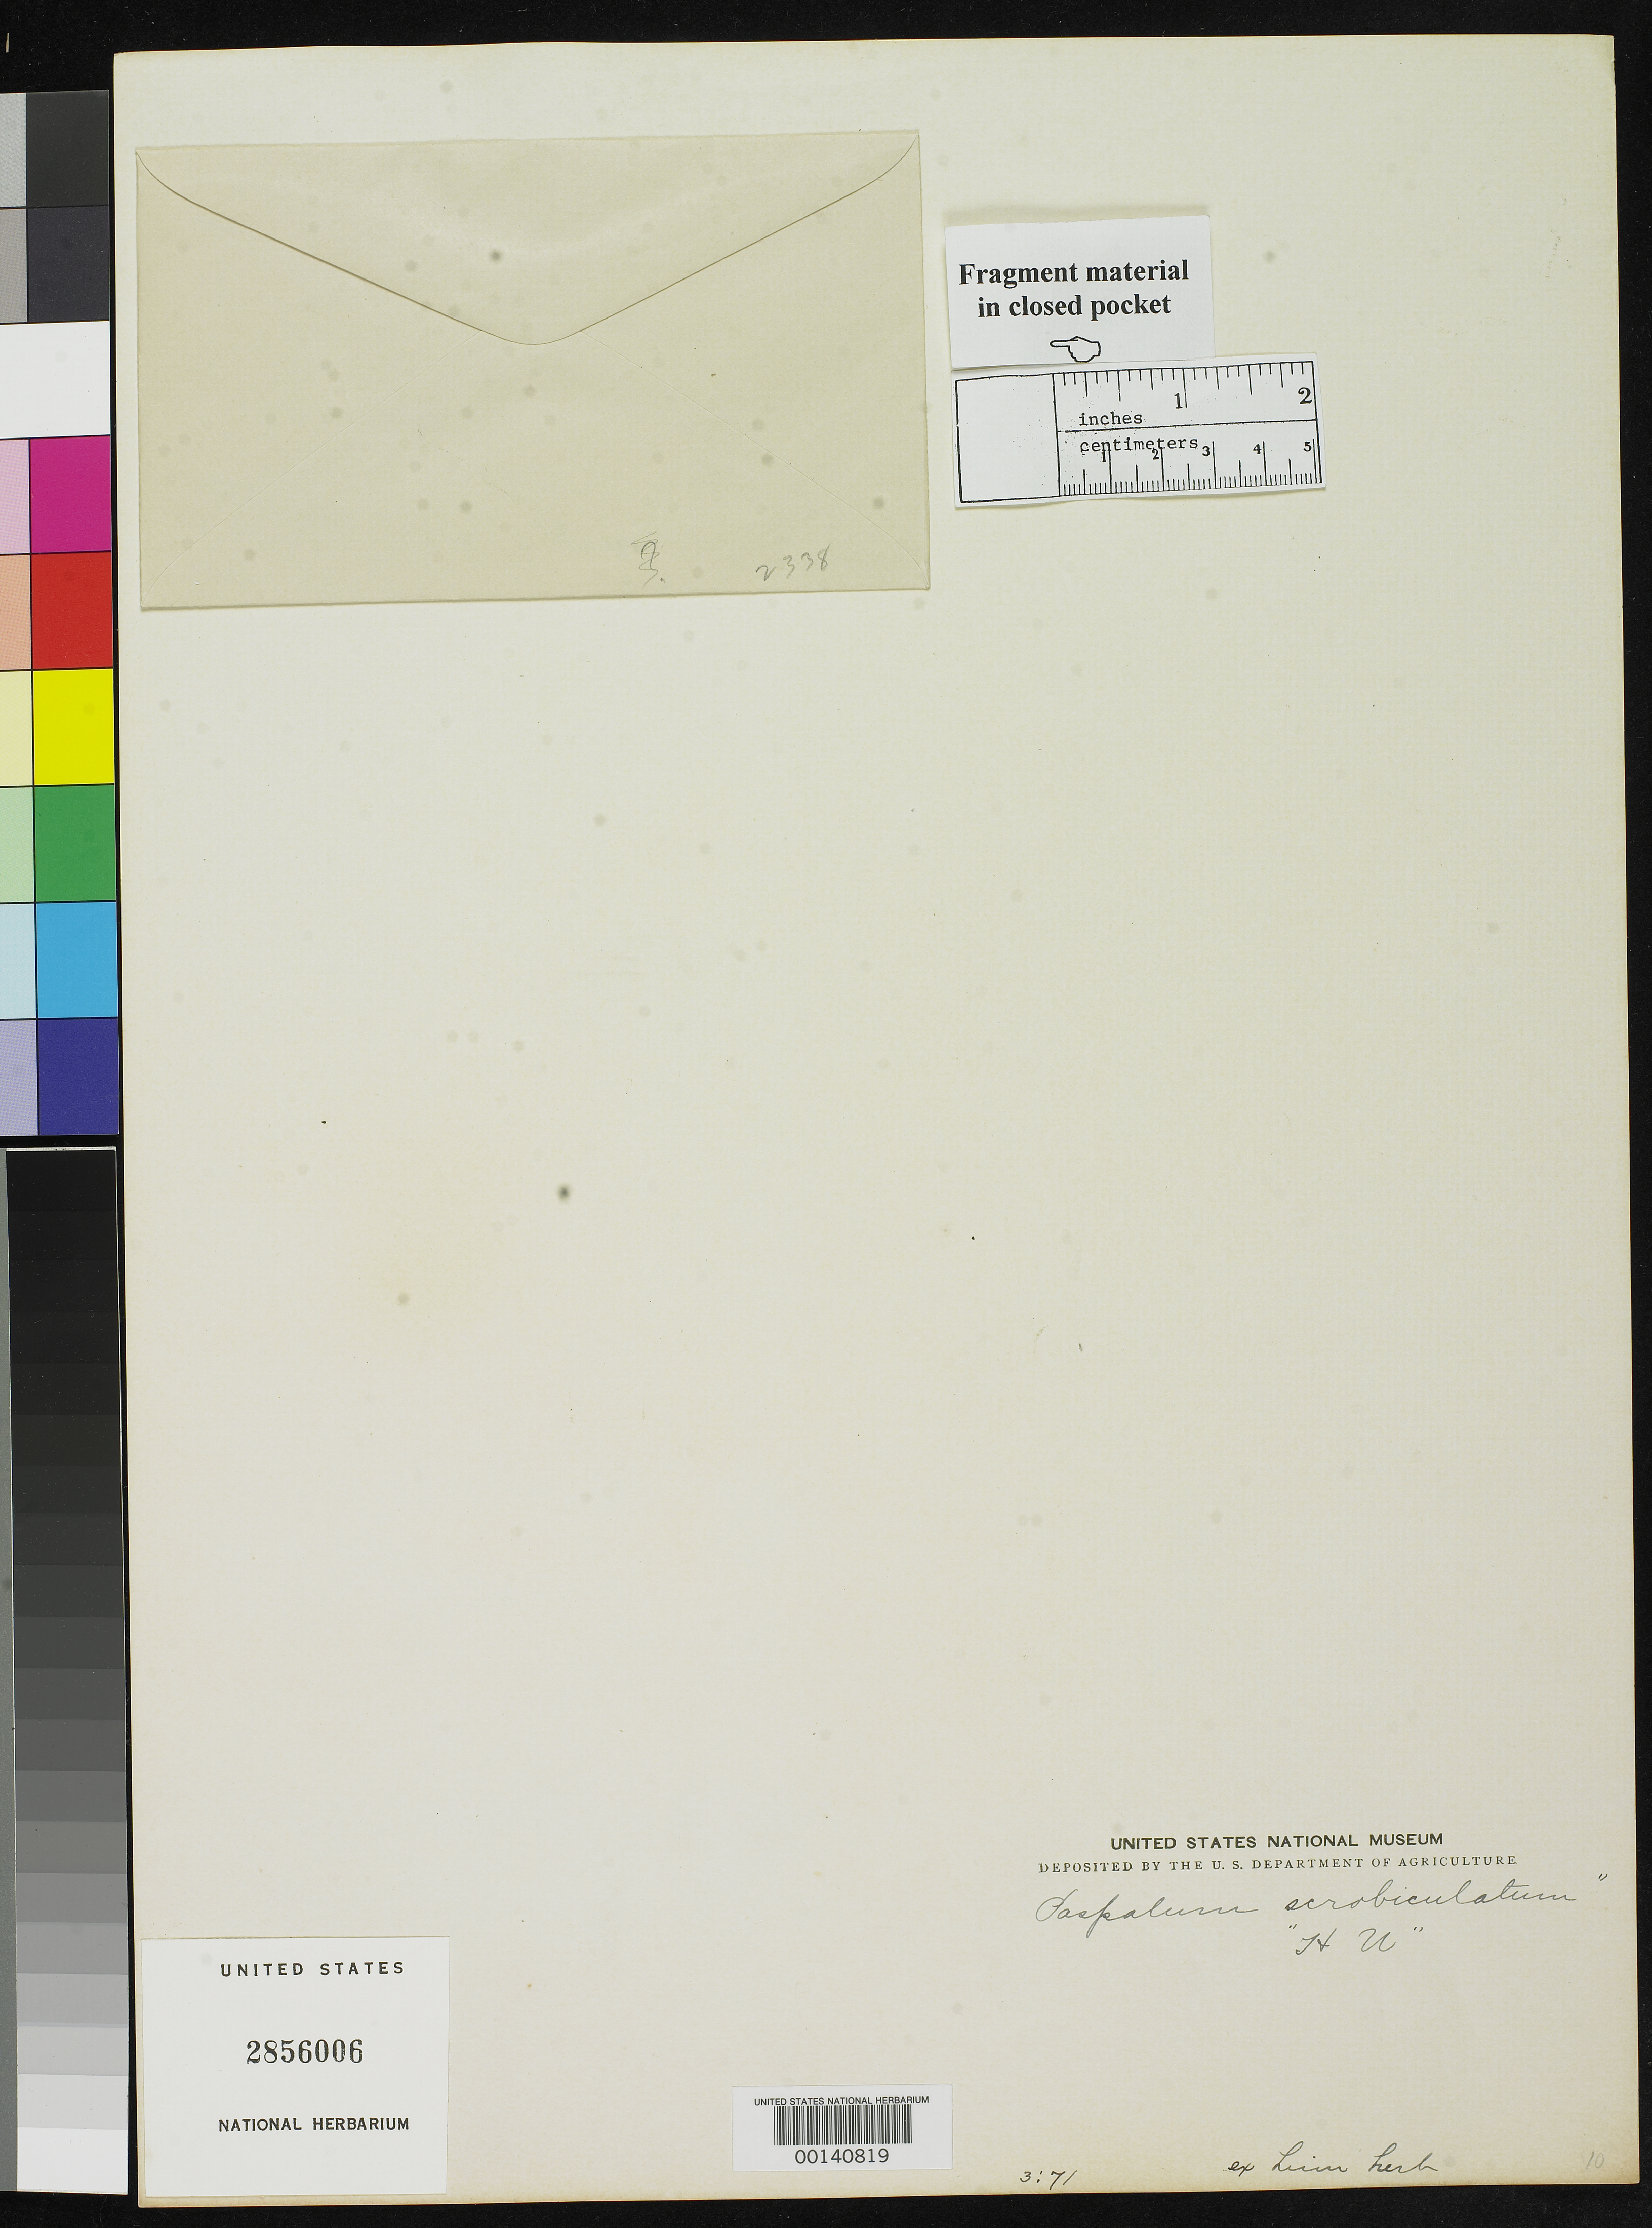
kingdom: Plantae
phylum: Tracheophyta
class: Liliopsida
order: Poales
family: Poaceae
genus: Paspalum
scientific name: Paspalum scrobiculatum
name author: L.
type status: Type Fragment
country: India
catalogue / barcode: US 2856006